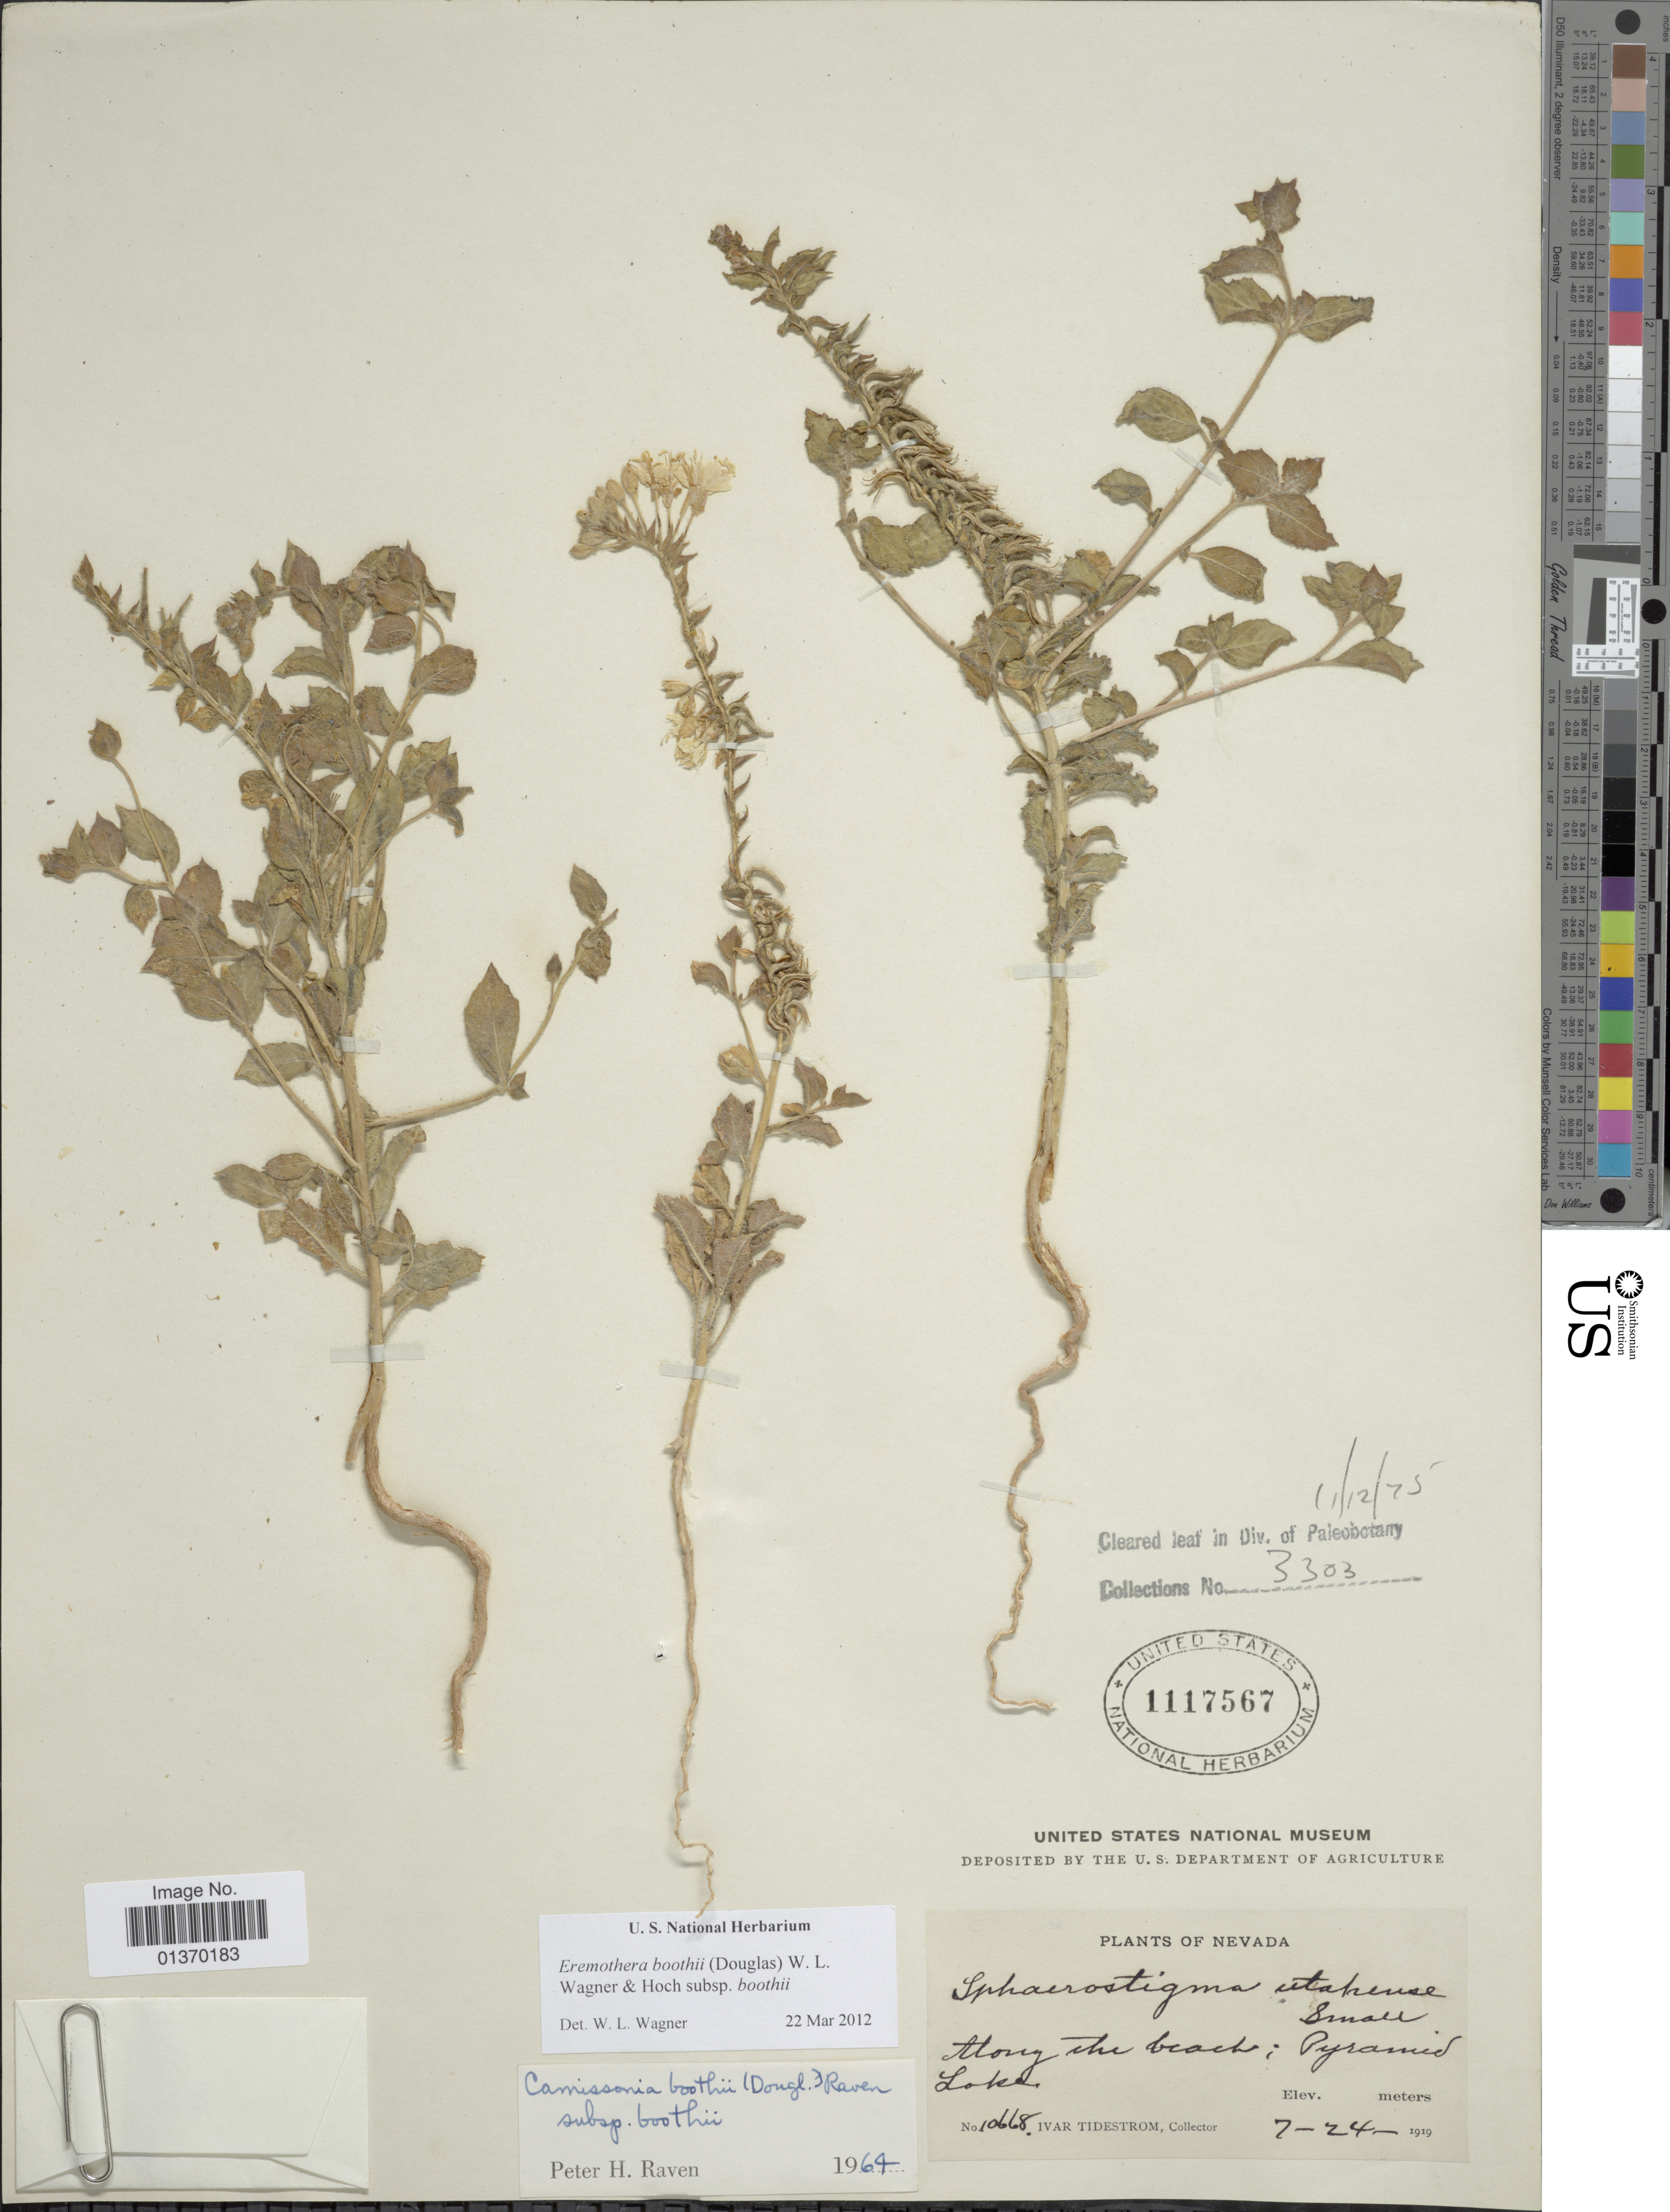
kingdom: Plantae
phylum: Tracheophyta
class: Magnoliopsida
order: Myrtales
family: Onagraceae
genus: Eremothera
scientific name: Eremothera boothii subsp. boothii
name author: (Douglas) W.L. Wagner & Hoch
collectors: I. F. Tidestrom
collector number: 10668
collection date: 1919-07-24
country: United States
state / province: Nevada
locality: Along the beach; Pyramid Lake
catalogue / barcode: US 1117567